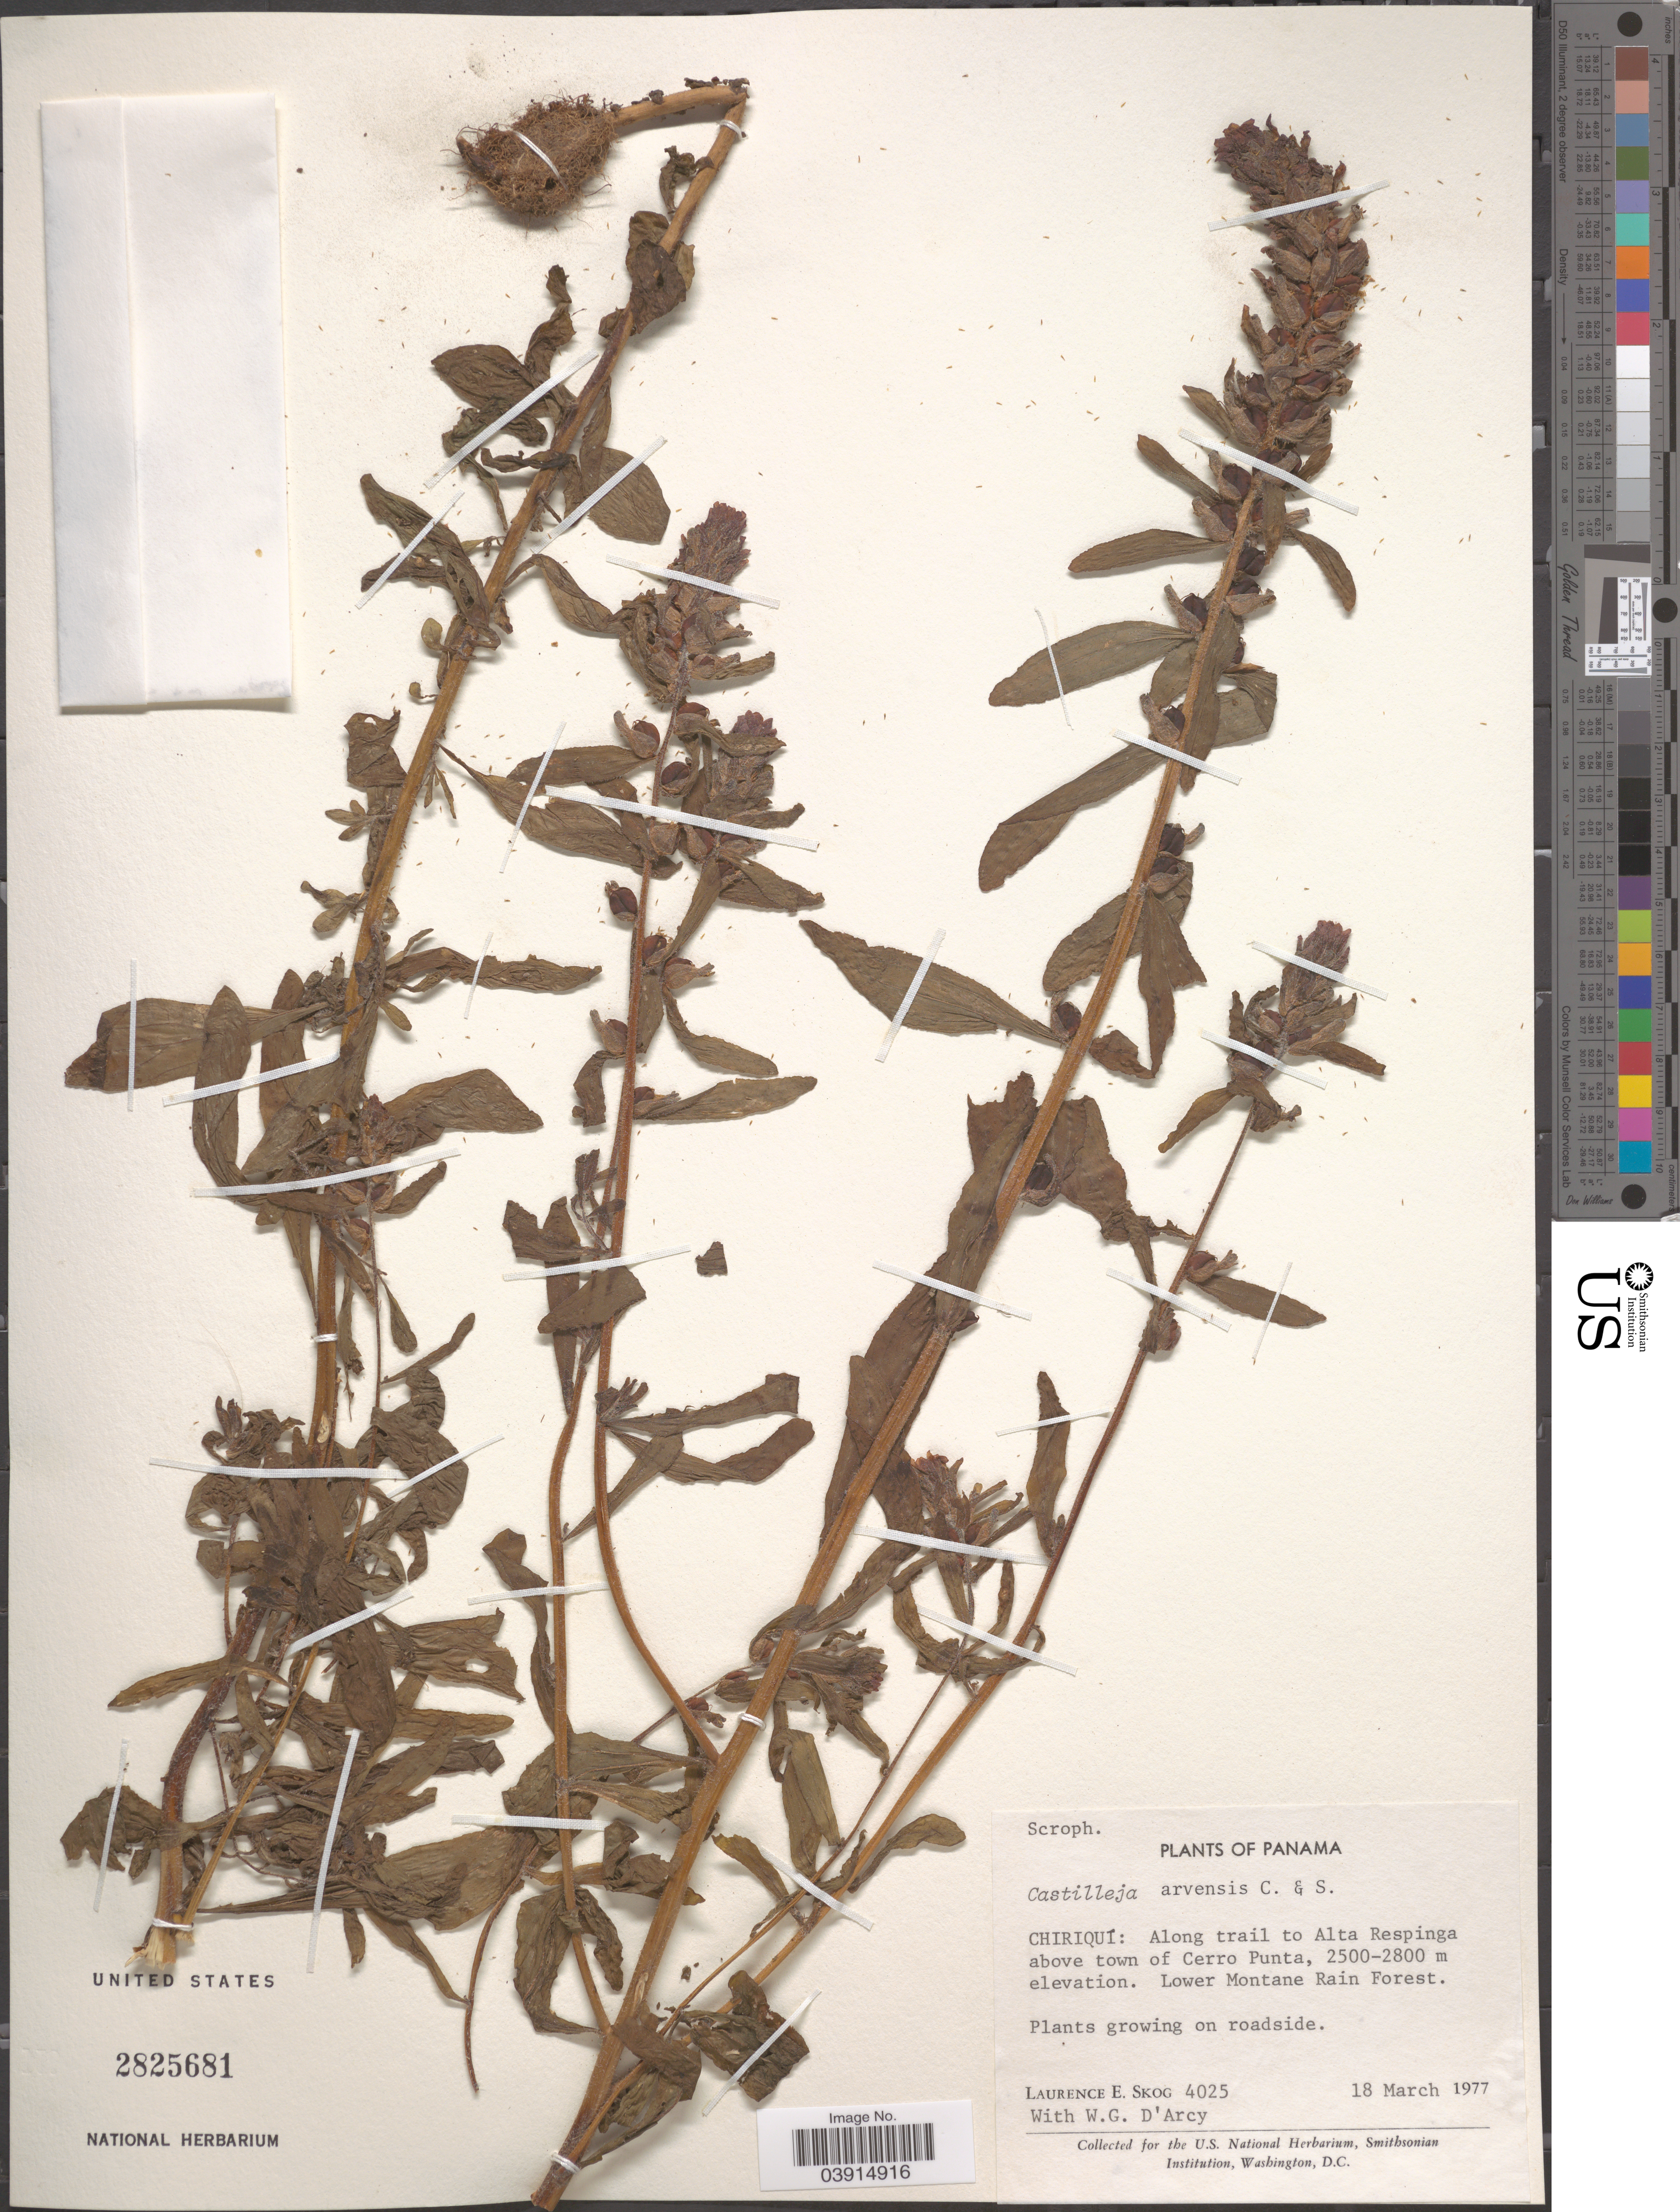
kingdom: Plantae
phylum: Tracheophyta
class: Magnoliopsida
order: Lamiales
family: Orobanchaceae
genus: Castilleja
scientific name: Castilleja arvensis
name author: Schltdl. & Cham.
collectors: L. E. Skog & W. G. D'Arcy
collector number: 4025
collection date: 1977-03-18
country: Panama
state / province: Chiriqui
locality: Along trail to Alta Respinga above town of Cerro Punta. Lower Montane Rain Forest.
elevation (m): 2500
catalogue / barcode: US 2825681